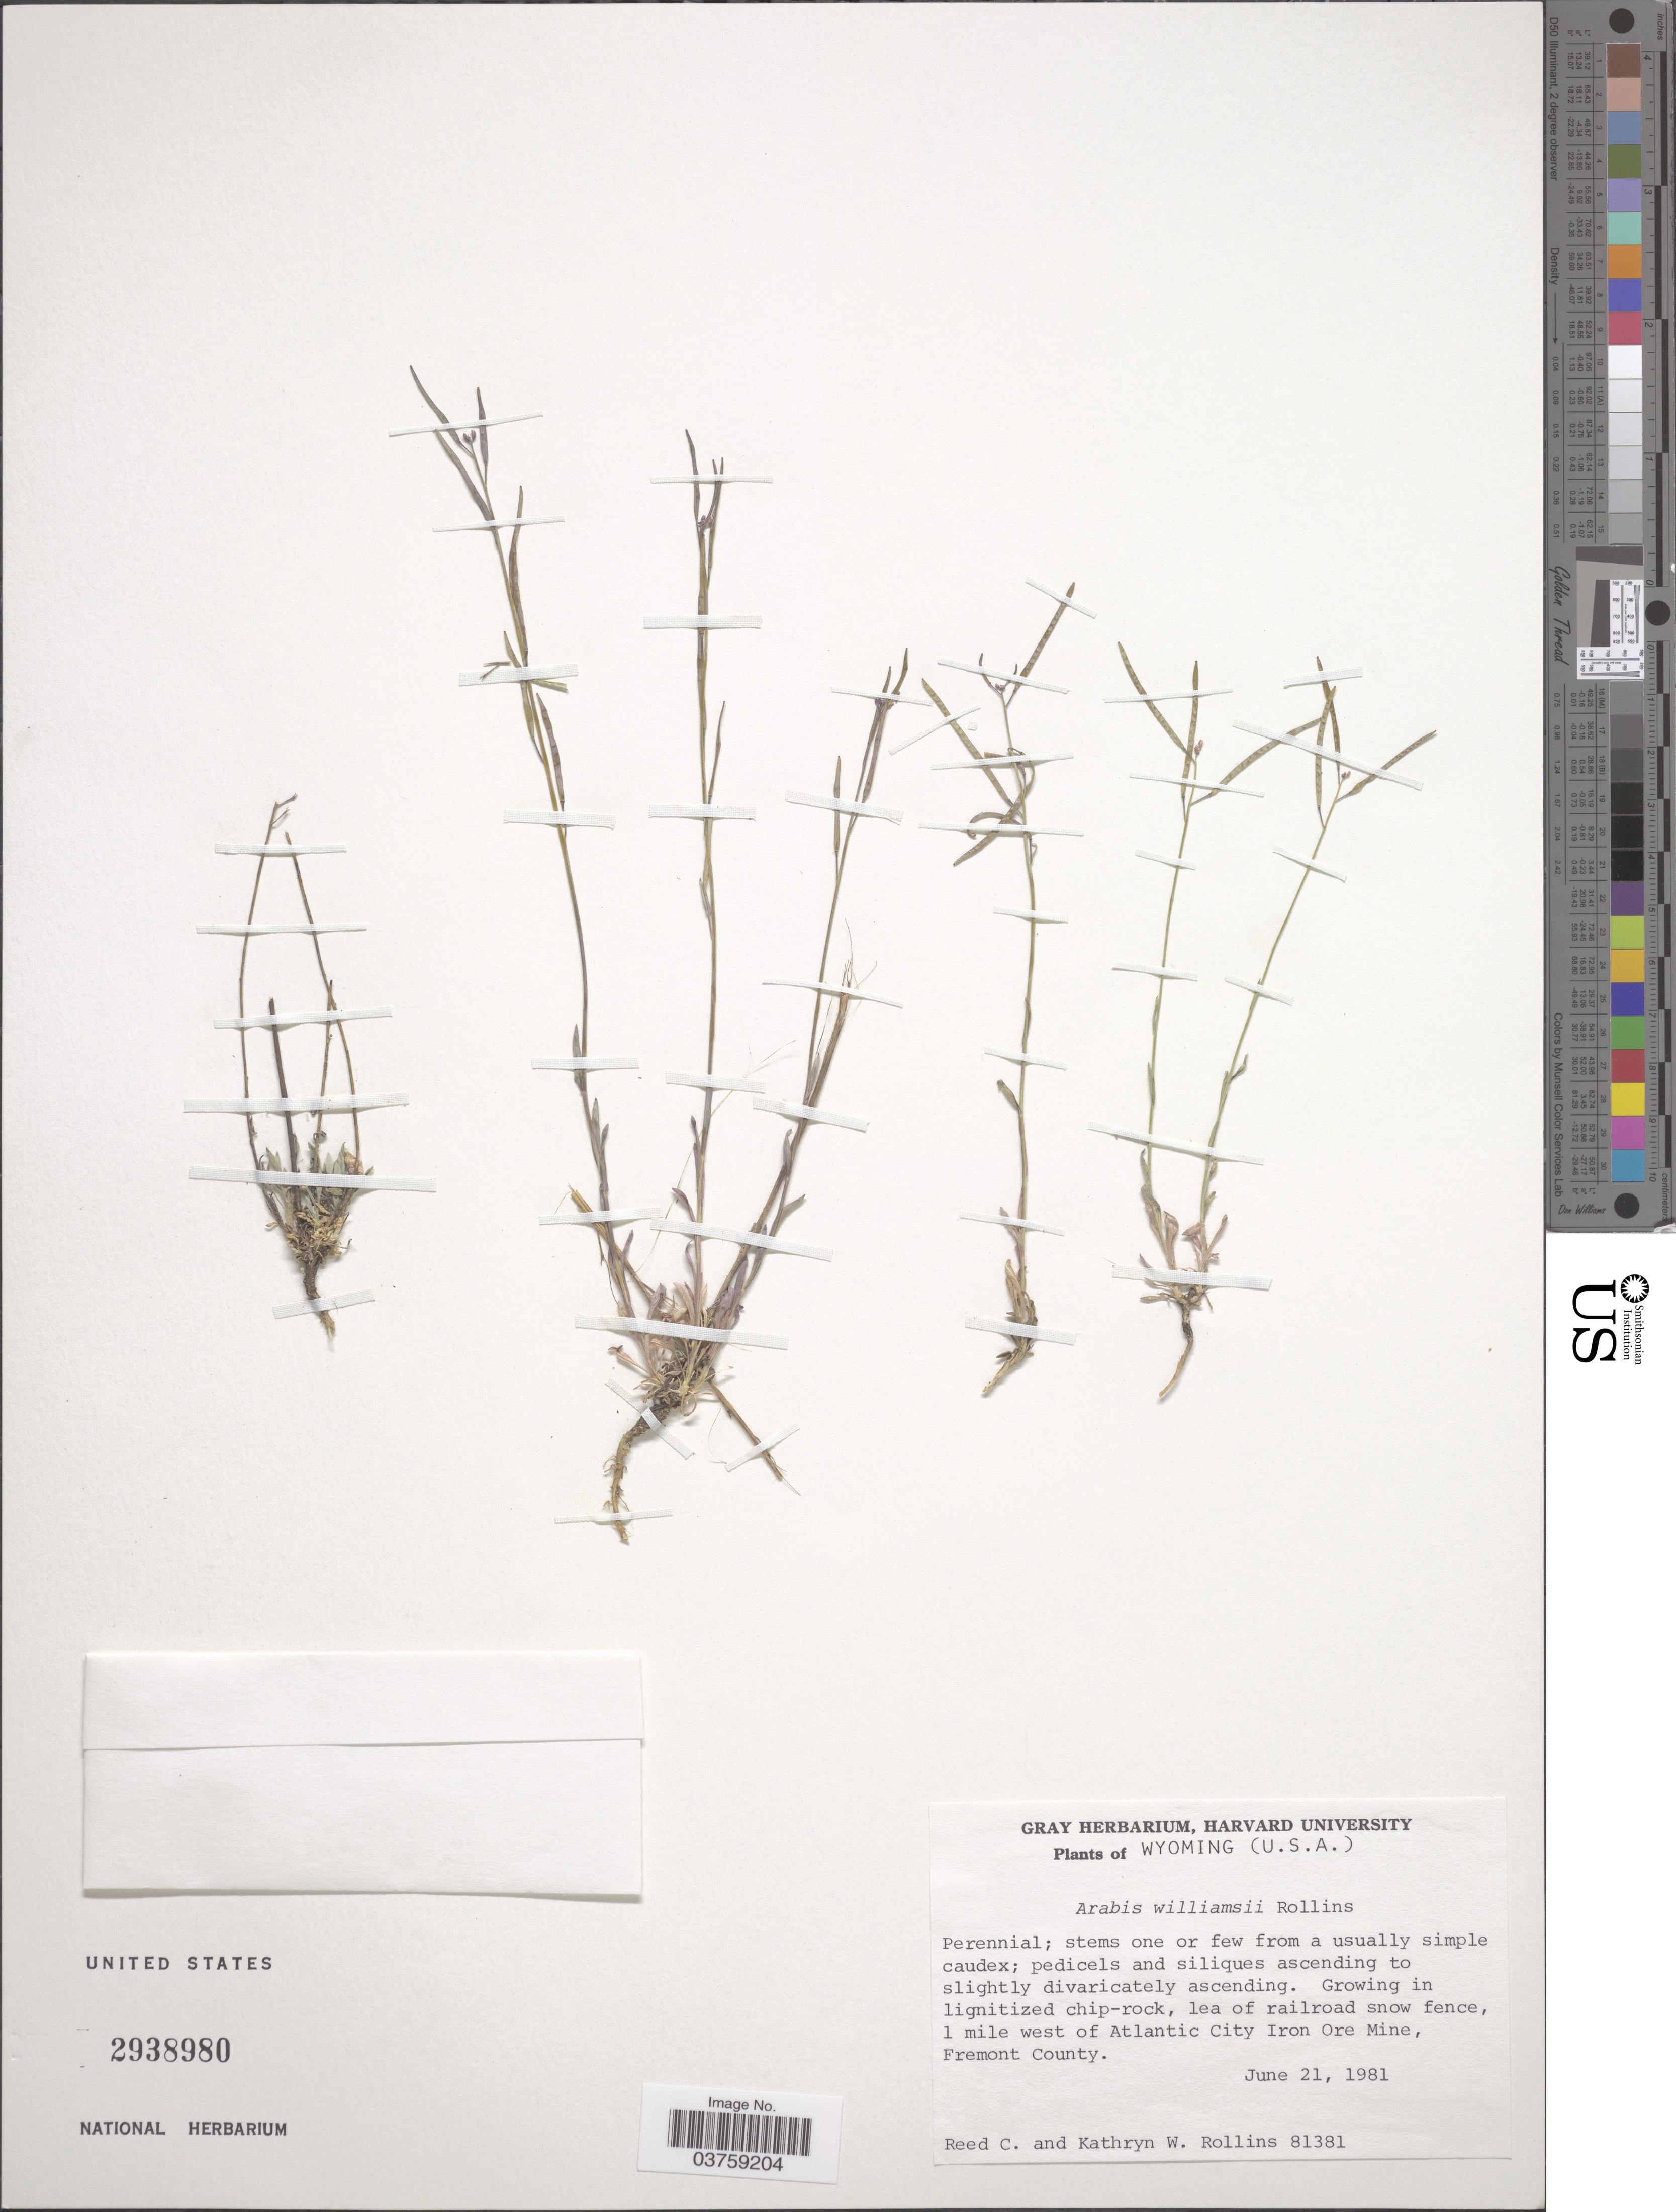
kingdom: Plantae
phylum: Tracheophyta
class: Magnoliopsida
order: Brassicales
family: Brassicaceae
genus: Boechera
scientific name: Boechera williamsii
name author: (Rollins) Dorn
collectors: R. C. Rollins & K. W. Rollins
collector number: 81381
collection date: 1981-06-21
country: United States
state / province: Wyoming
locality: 1 mile west of Atlantic City Irone Ore Mine, Fremont County.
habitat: growing in lignitized chip-rock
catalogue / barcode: US 2938980